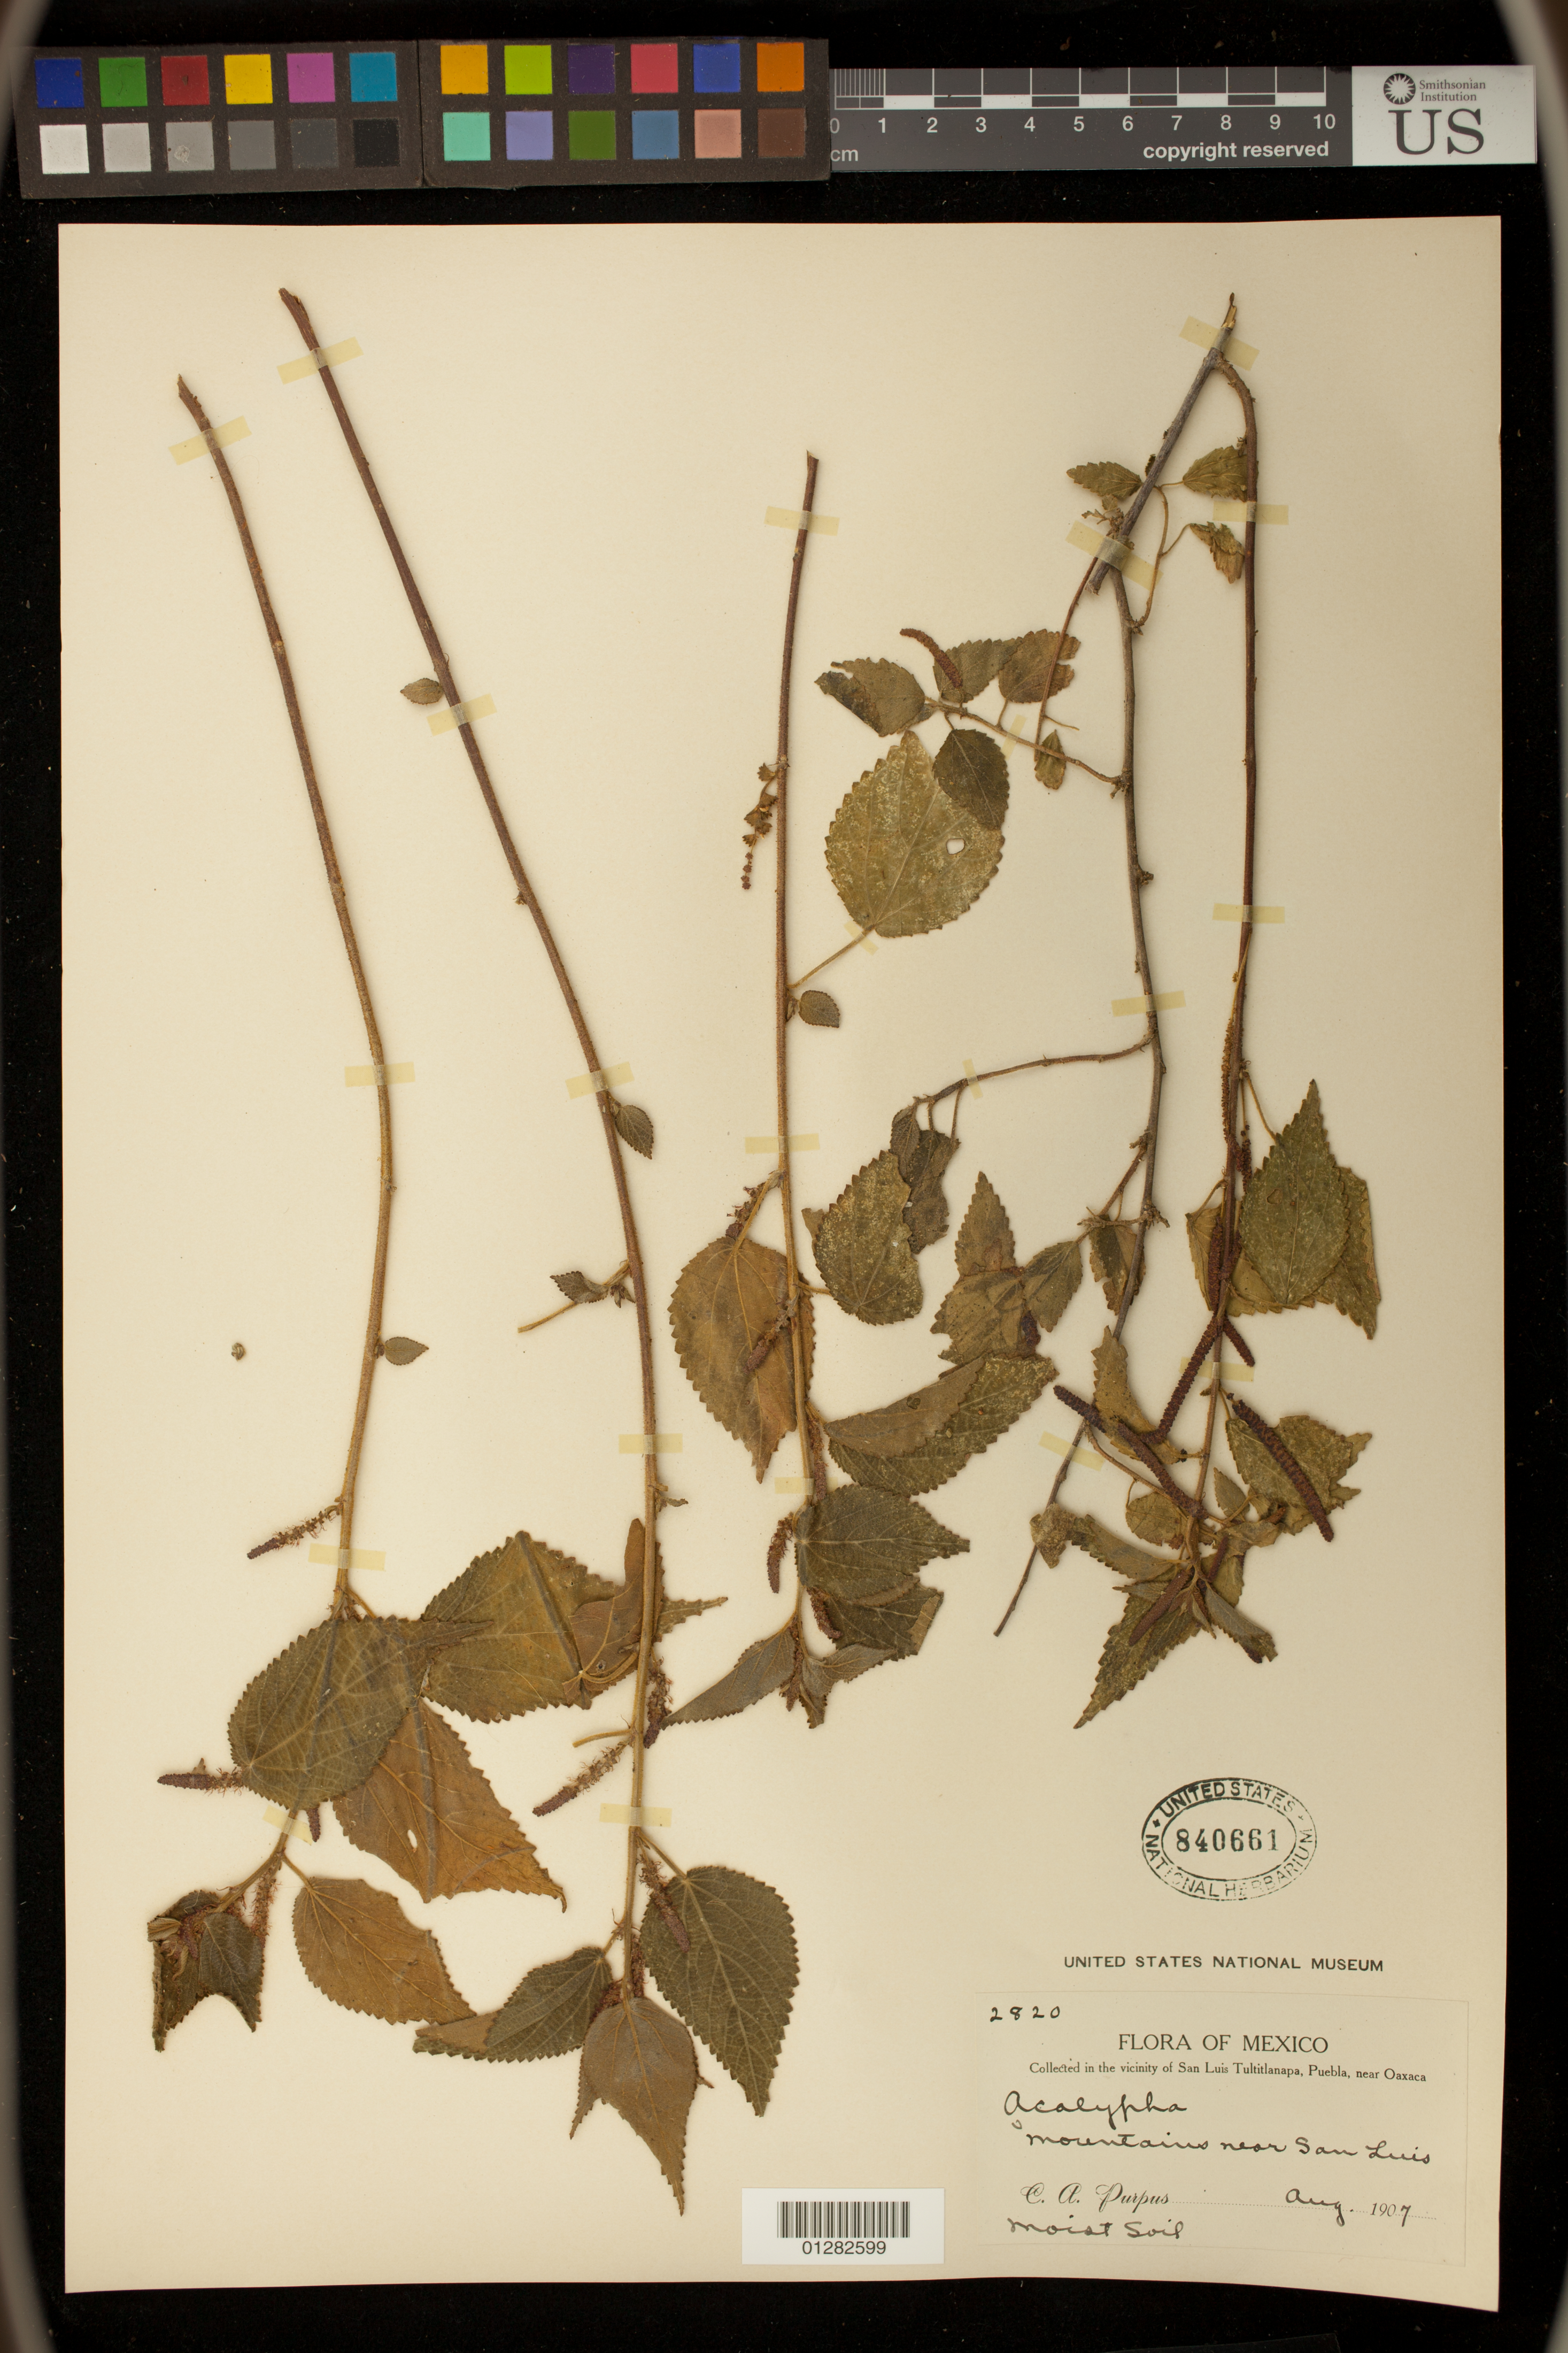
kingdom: Plantae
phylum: Tracheophyta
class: Magnoliopsida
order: Malpighiales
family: Euphorbiaceae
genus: Acalypha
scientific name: Acalypha subviscida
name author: S. Watson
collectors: Bro. A. Garnier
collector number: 2820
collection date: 1907-08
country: Mexico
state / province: Puebla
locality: Vicinity of San Luis Tultitlanapa, Puebla, near Oaxaca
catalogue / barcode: US 840661